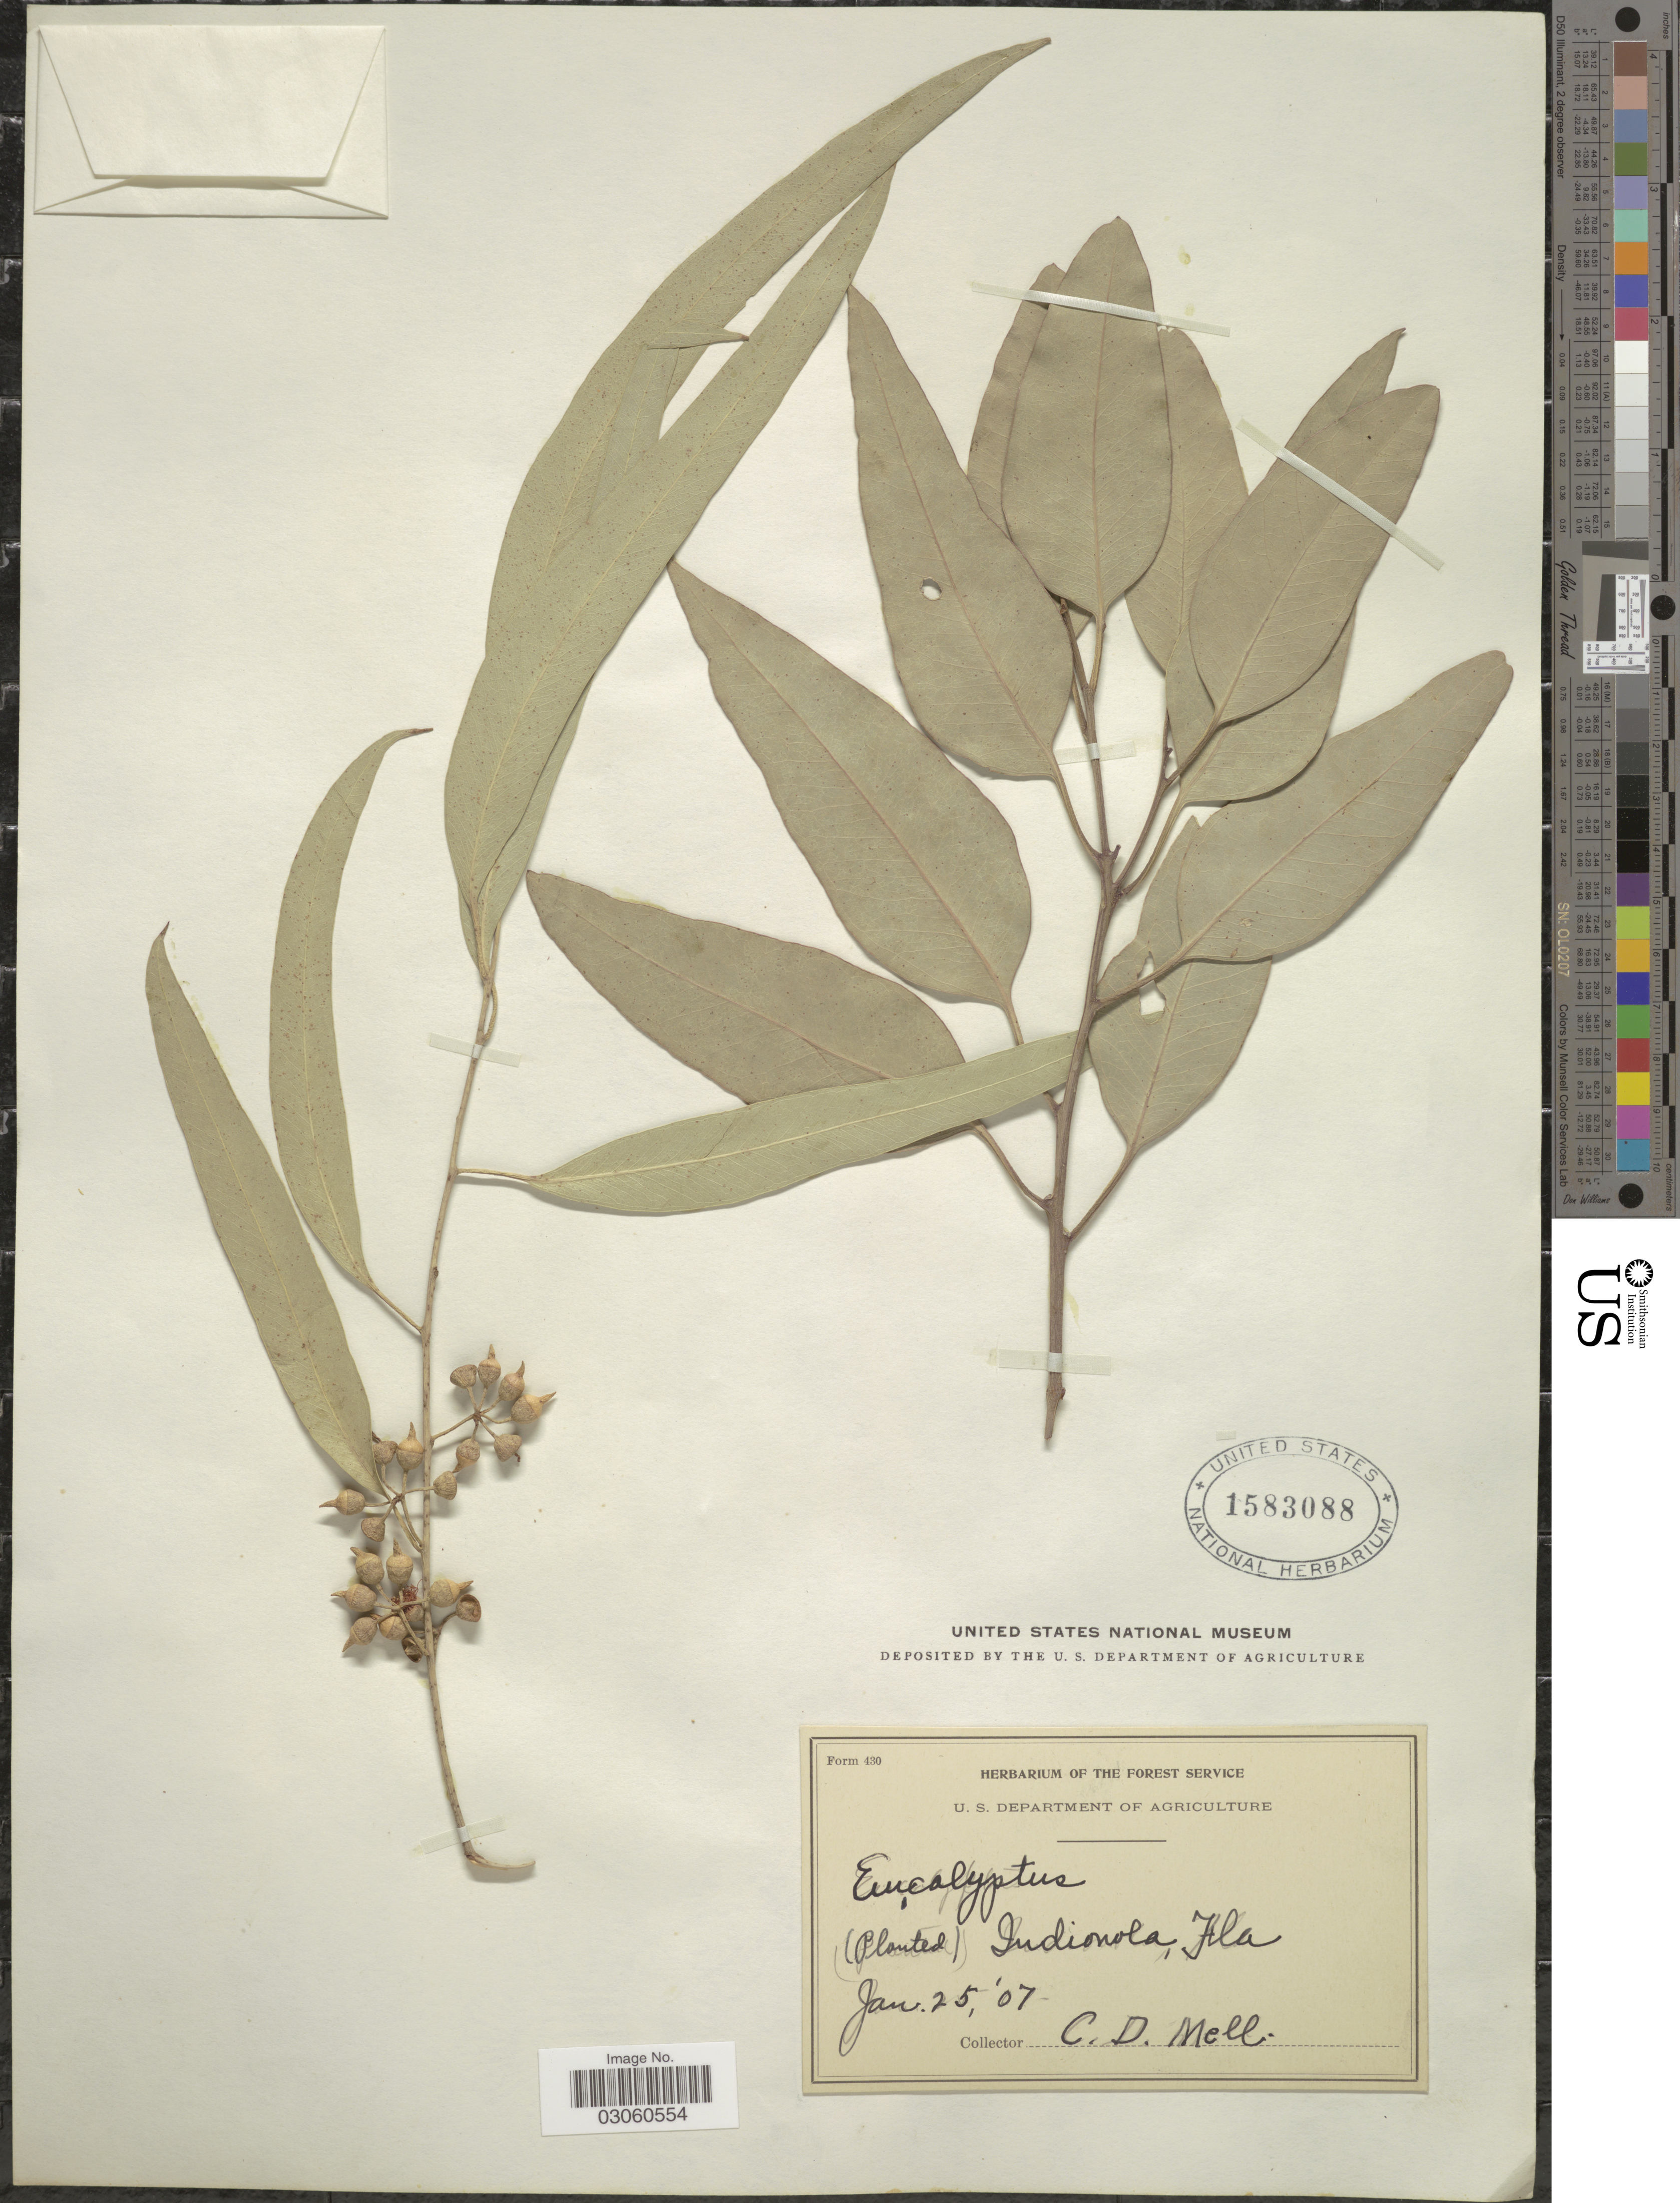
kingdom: Plantae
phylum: Tracheophyta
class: Magnoliopsida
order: Myrtales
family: Myrtaceae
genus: Eucalyptus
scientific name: Eucalyptus camaldulensis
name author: Dehnh.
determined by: Strong, Mark T., (BOT), Smithsonian Institution - National Museum of Natural History (UNITED STATES)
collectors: C. D. Mell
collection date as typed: Transcribed d/m/y: 25/1/7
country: United States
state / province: Florida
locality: Indionola, Fla.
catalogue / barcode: US 1583088